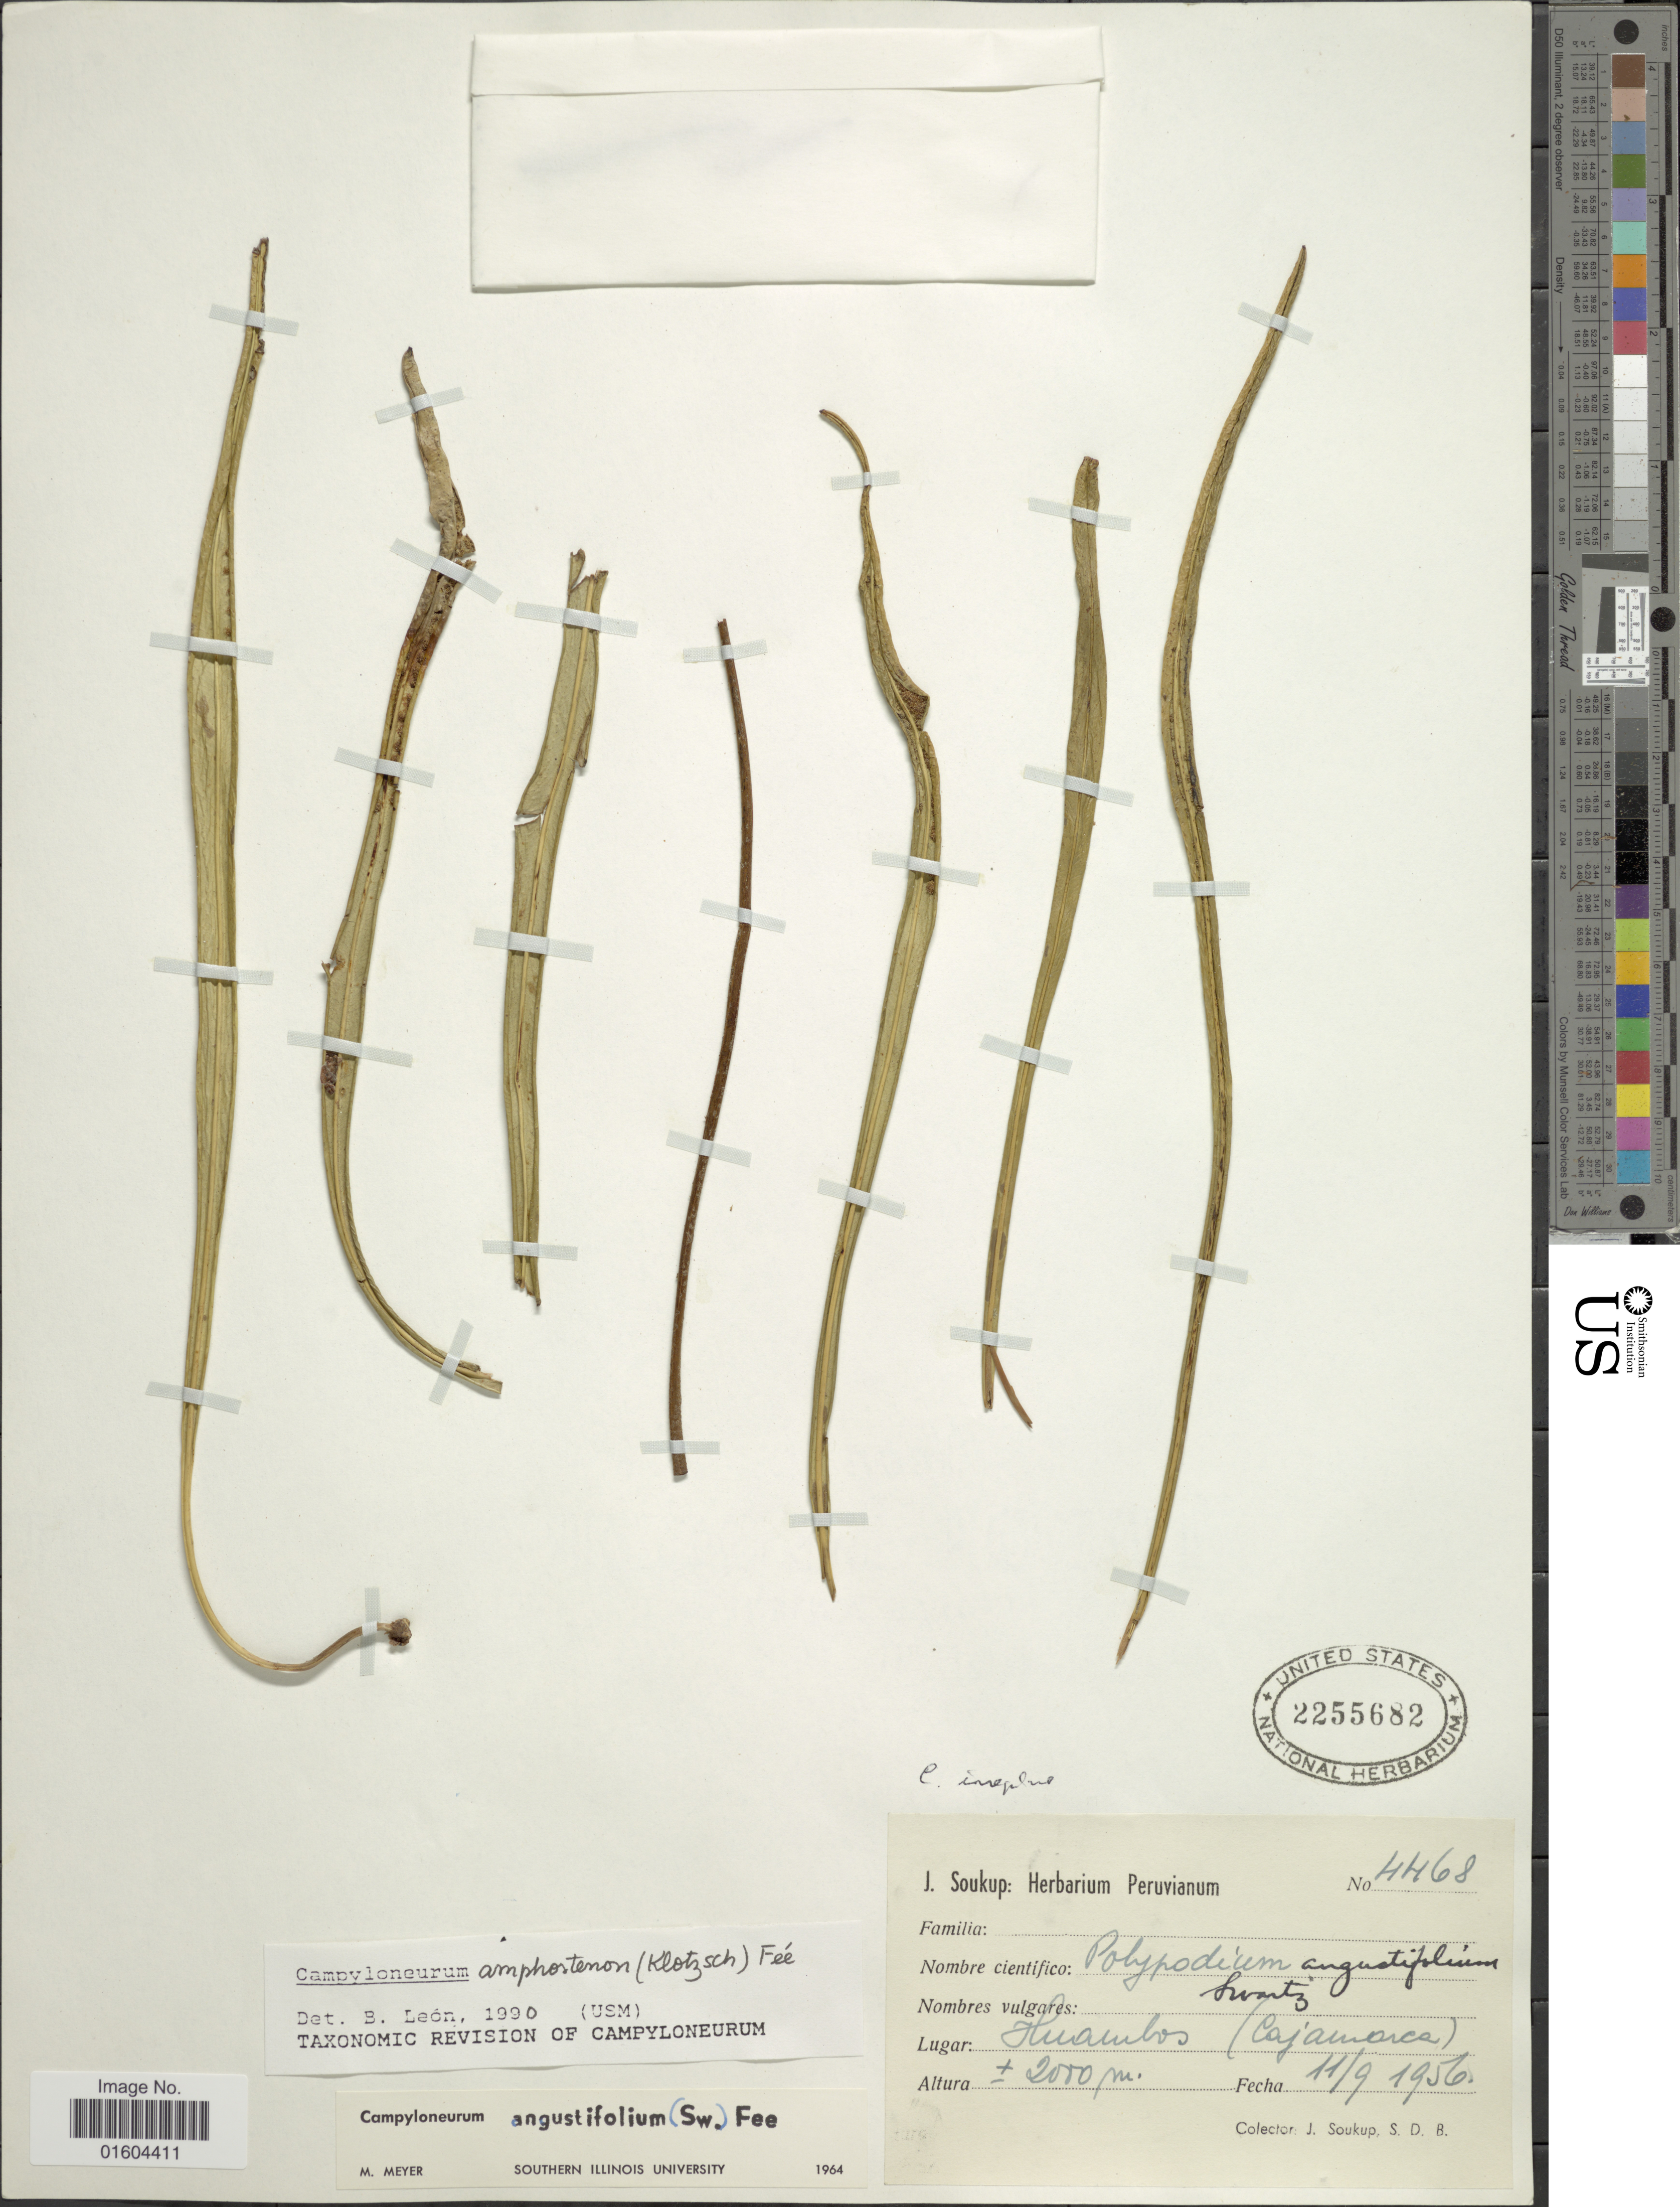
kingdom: Plantae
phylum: Tracheophyta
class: Polypodiopsida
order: Polypodiales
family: Polypodiaceae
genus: Campyloneurum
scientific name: Campyloneurum irregulare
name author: Lellinger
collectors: J. Soukup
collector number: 4468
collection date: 1956-09-11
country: Peru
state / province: Cajamarca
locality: Huamlos (Cajamarca)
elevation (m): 2000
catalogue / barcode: US 2255682